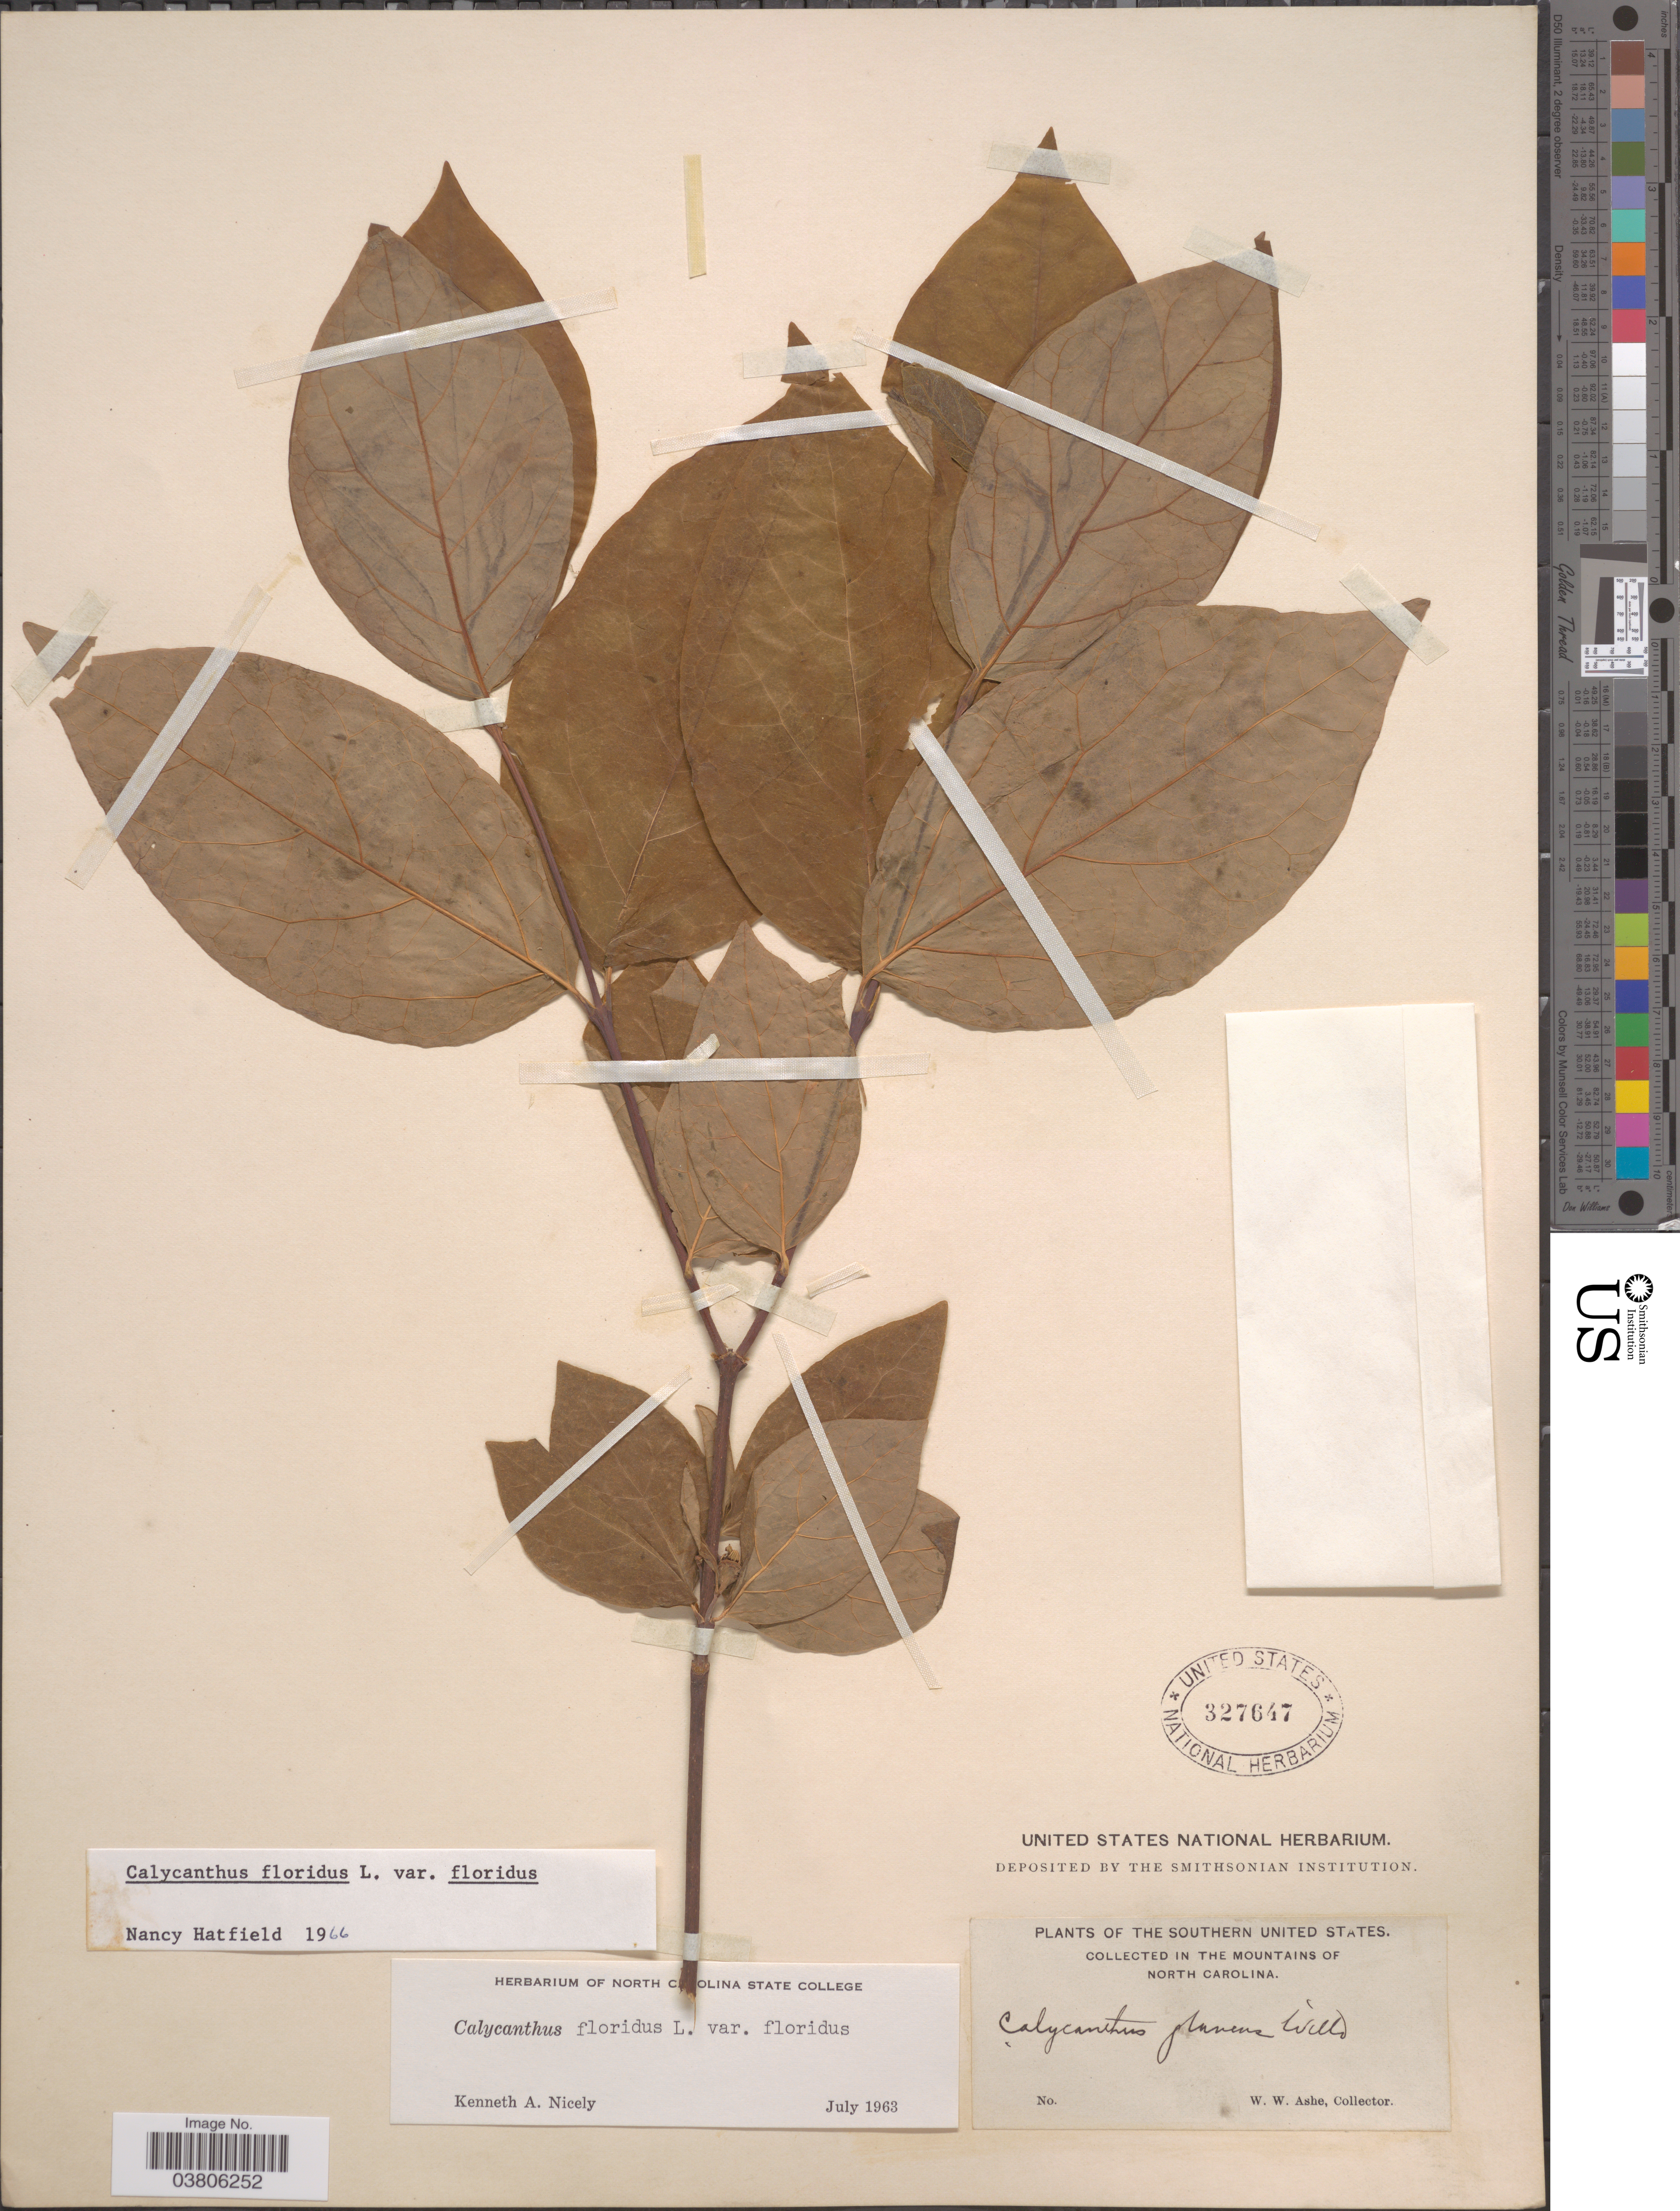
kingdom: Plantae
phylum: Tracheophyta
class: Magnoliopsida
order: Laurales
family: Calycanthaceae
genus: Calycanthus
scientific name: Calycanthus floridus var. floridus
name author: L.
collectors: W. W. Ashe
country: United States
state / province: North Carolina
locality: The Southern United States. In the Mountains of North Carolina.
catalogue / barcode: US 327647